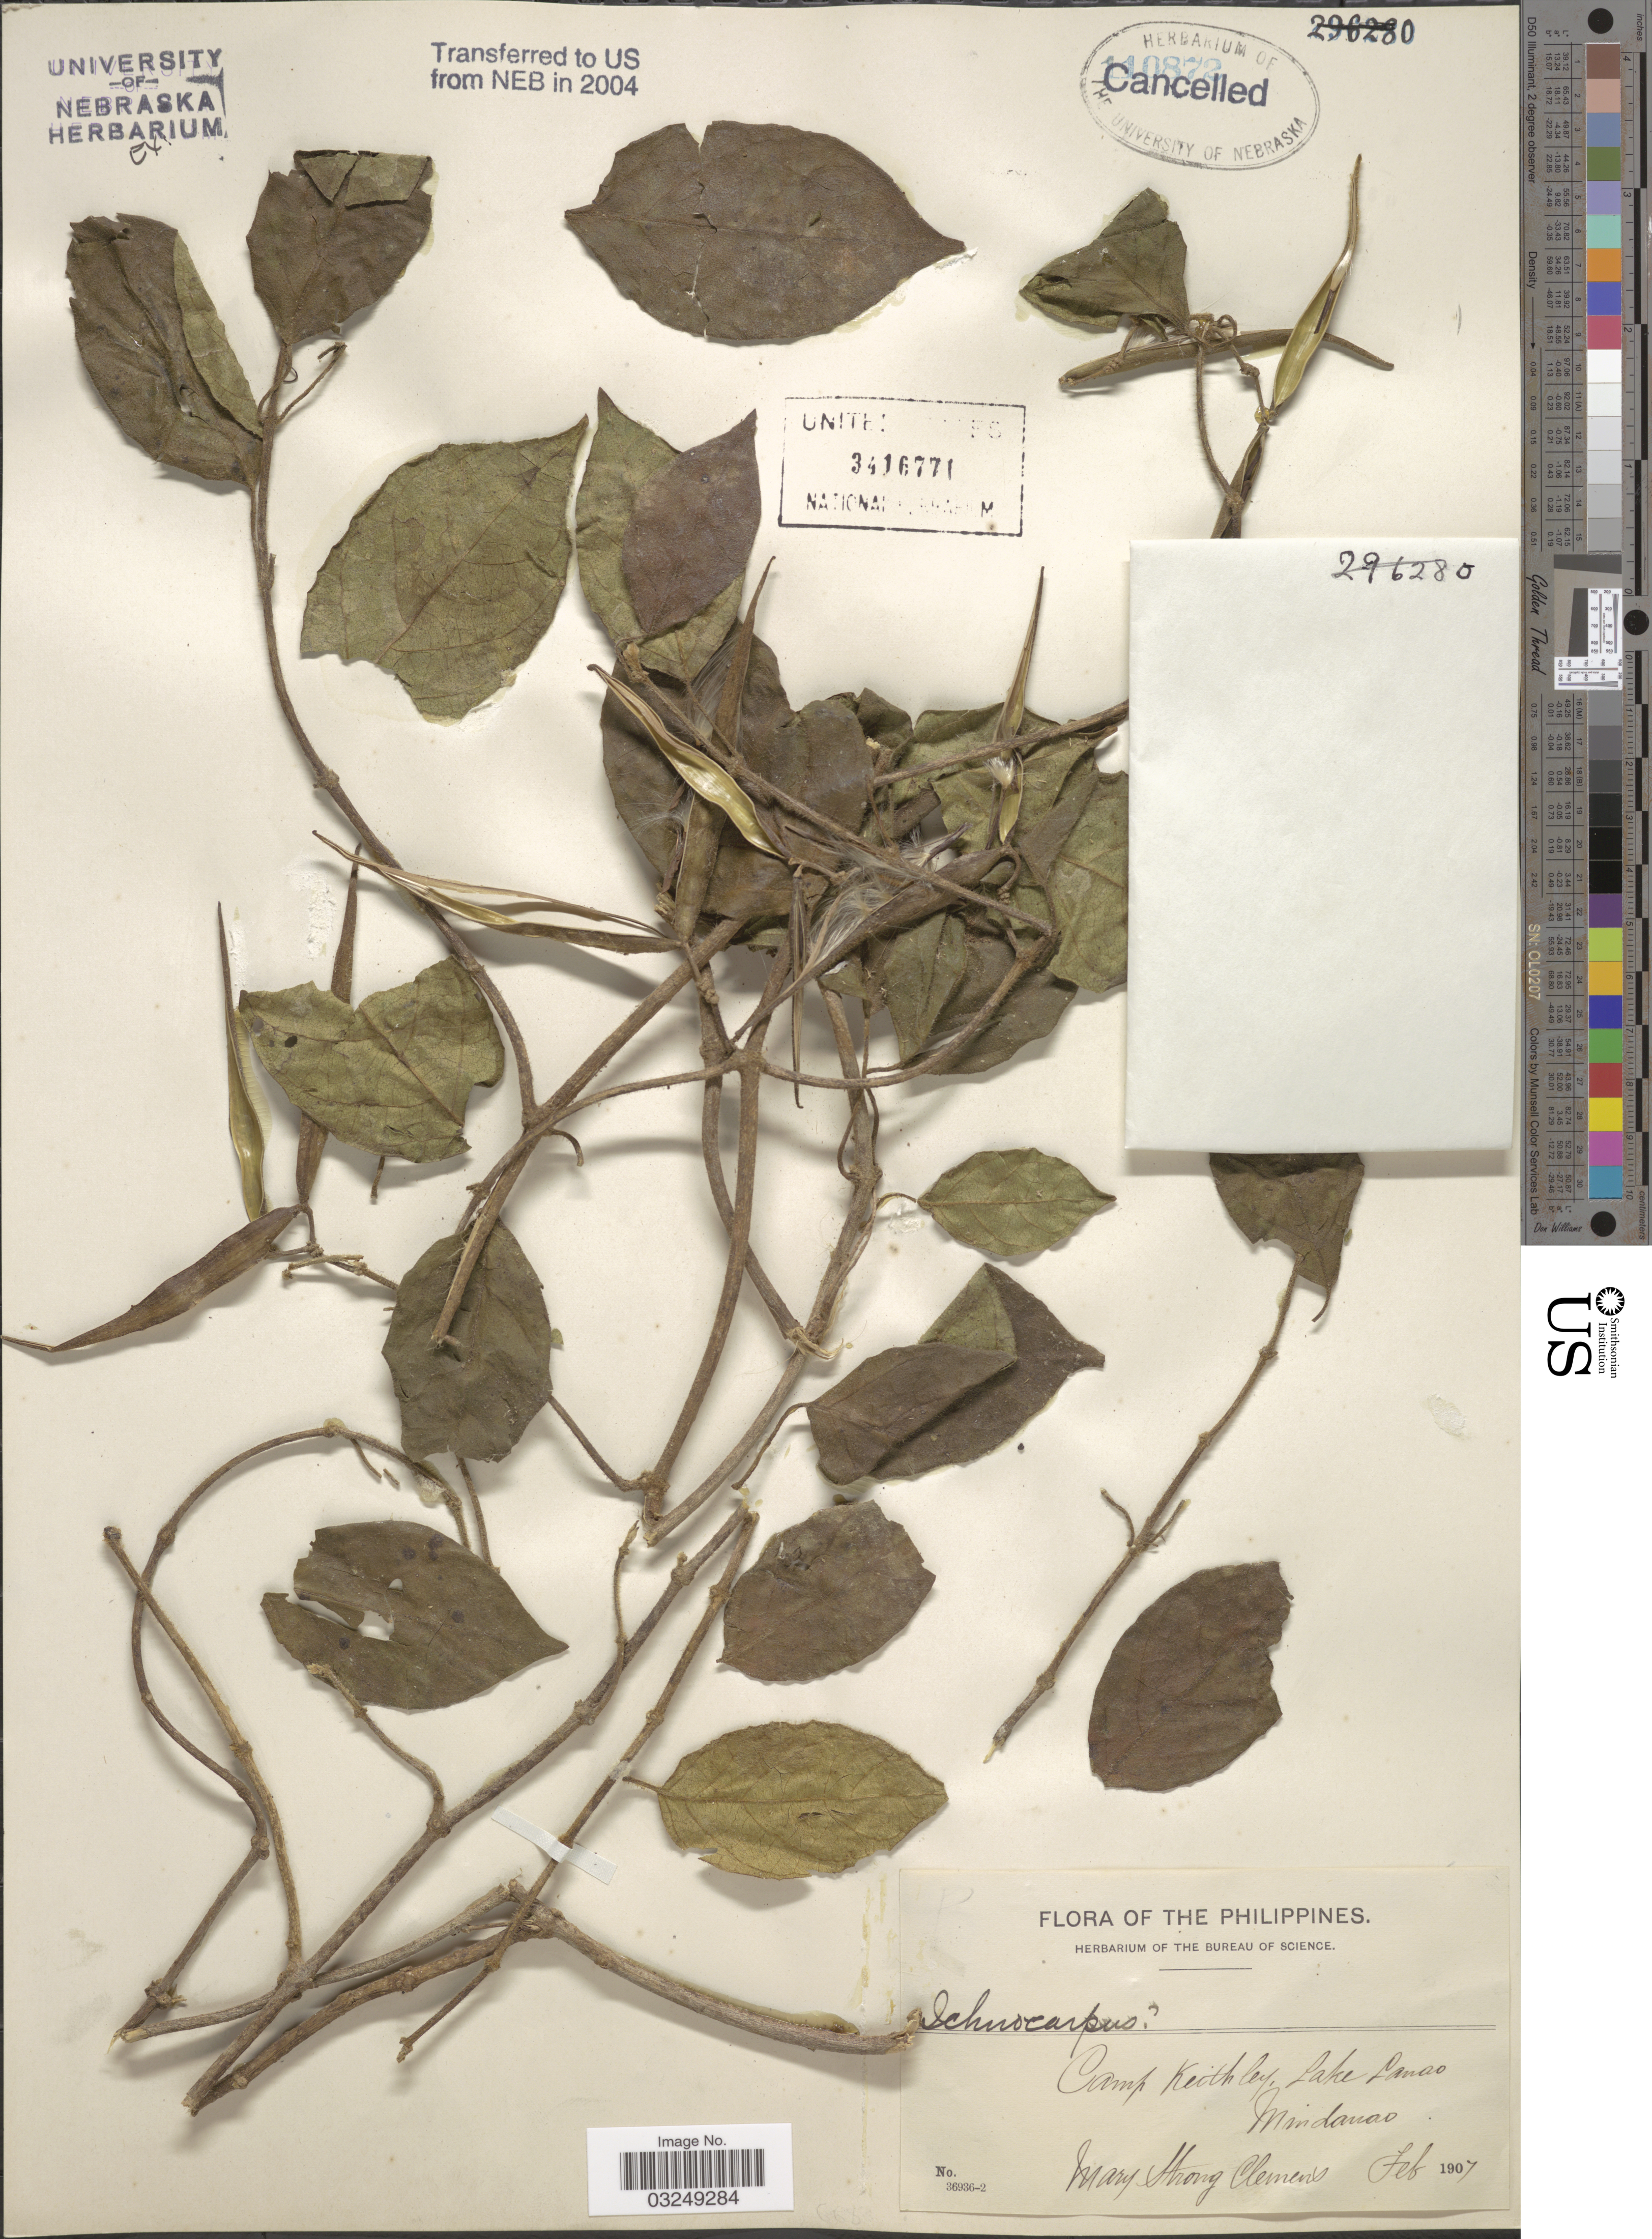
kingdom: Plantae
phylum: Tracheophyta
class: Magnoliopsida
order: Gentianales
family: Apocynaceae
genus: Ichnocarpus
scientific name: Ichnocarpus sp.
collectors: M. S. Clemens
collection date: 1907-02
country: Philippines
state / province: Muslim Mindanao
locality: Camp Keithley, Lake Lanao. Mindanao.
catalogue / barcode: US 3416771